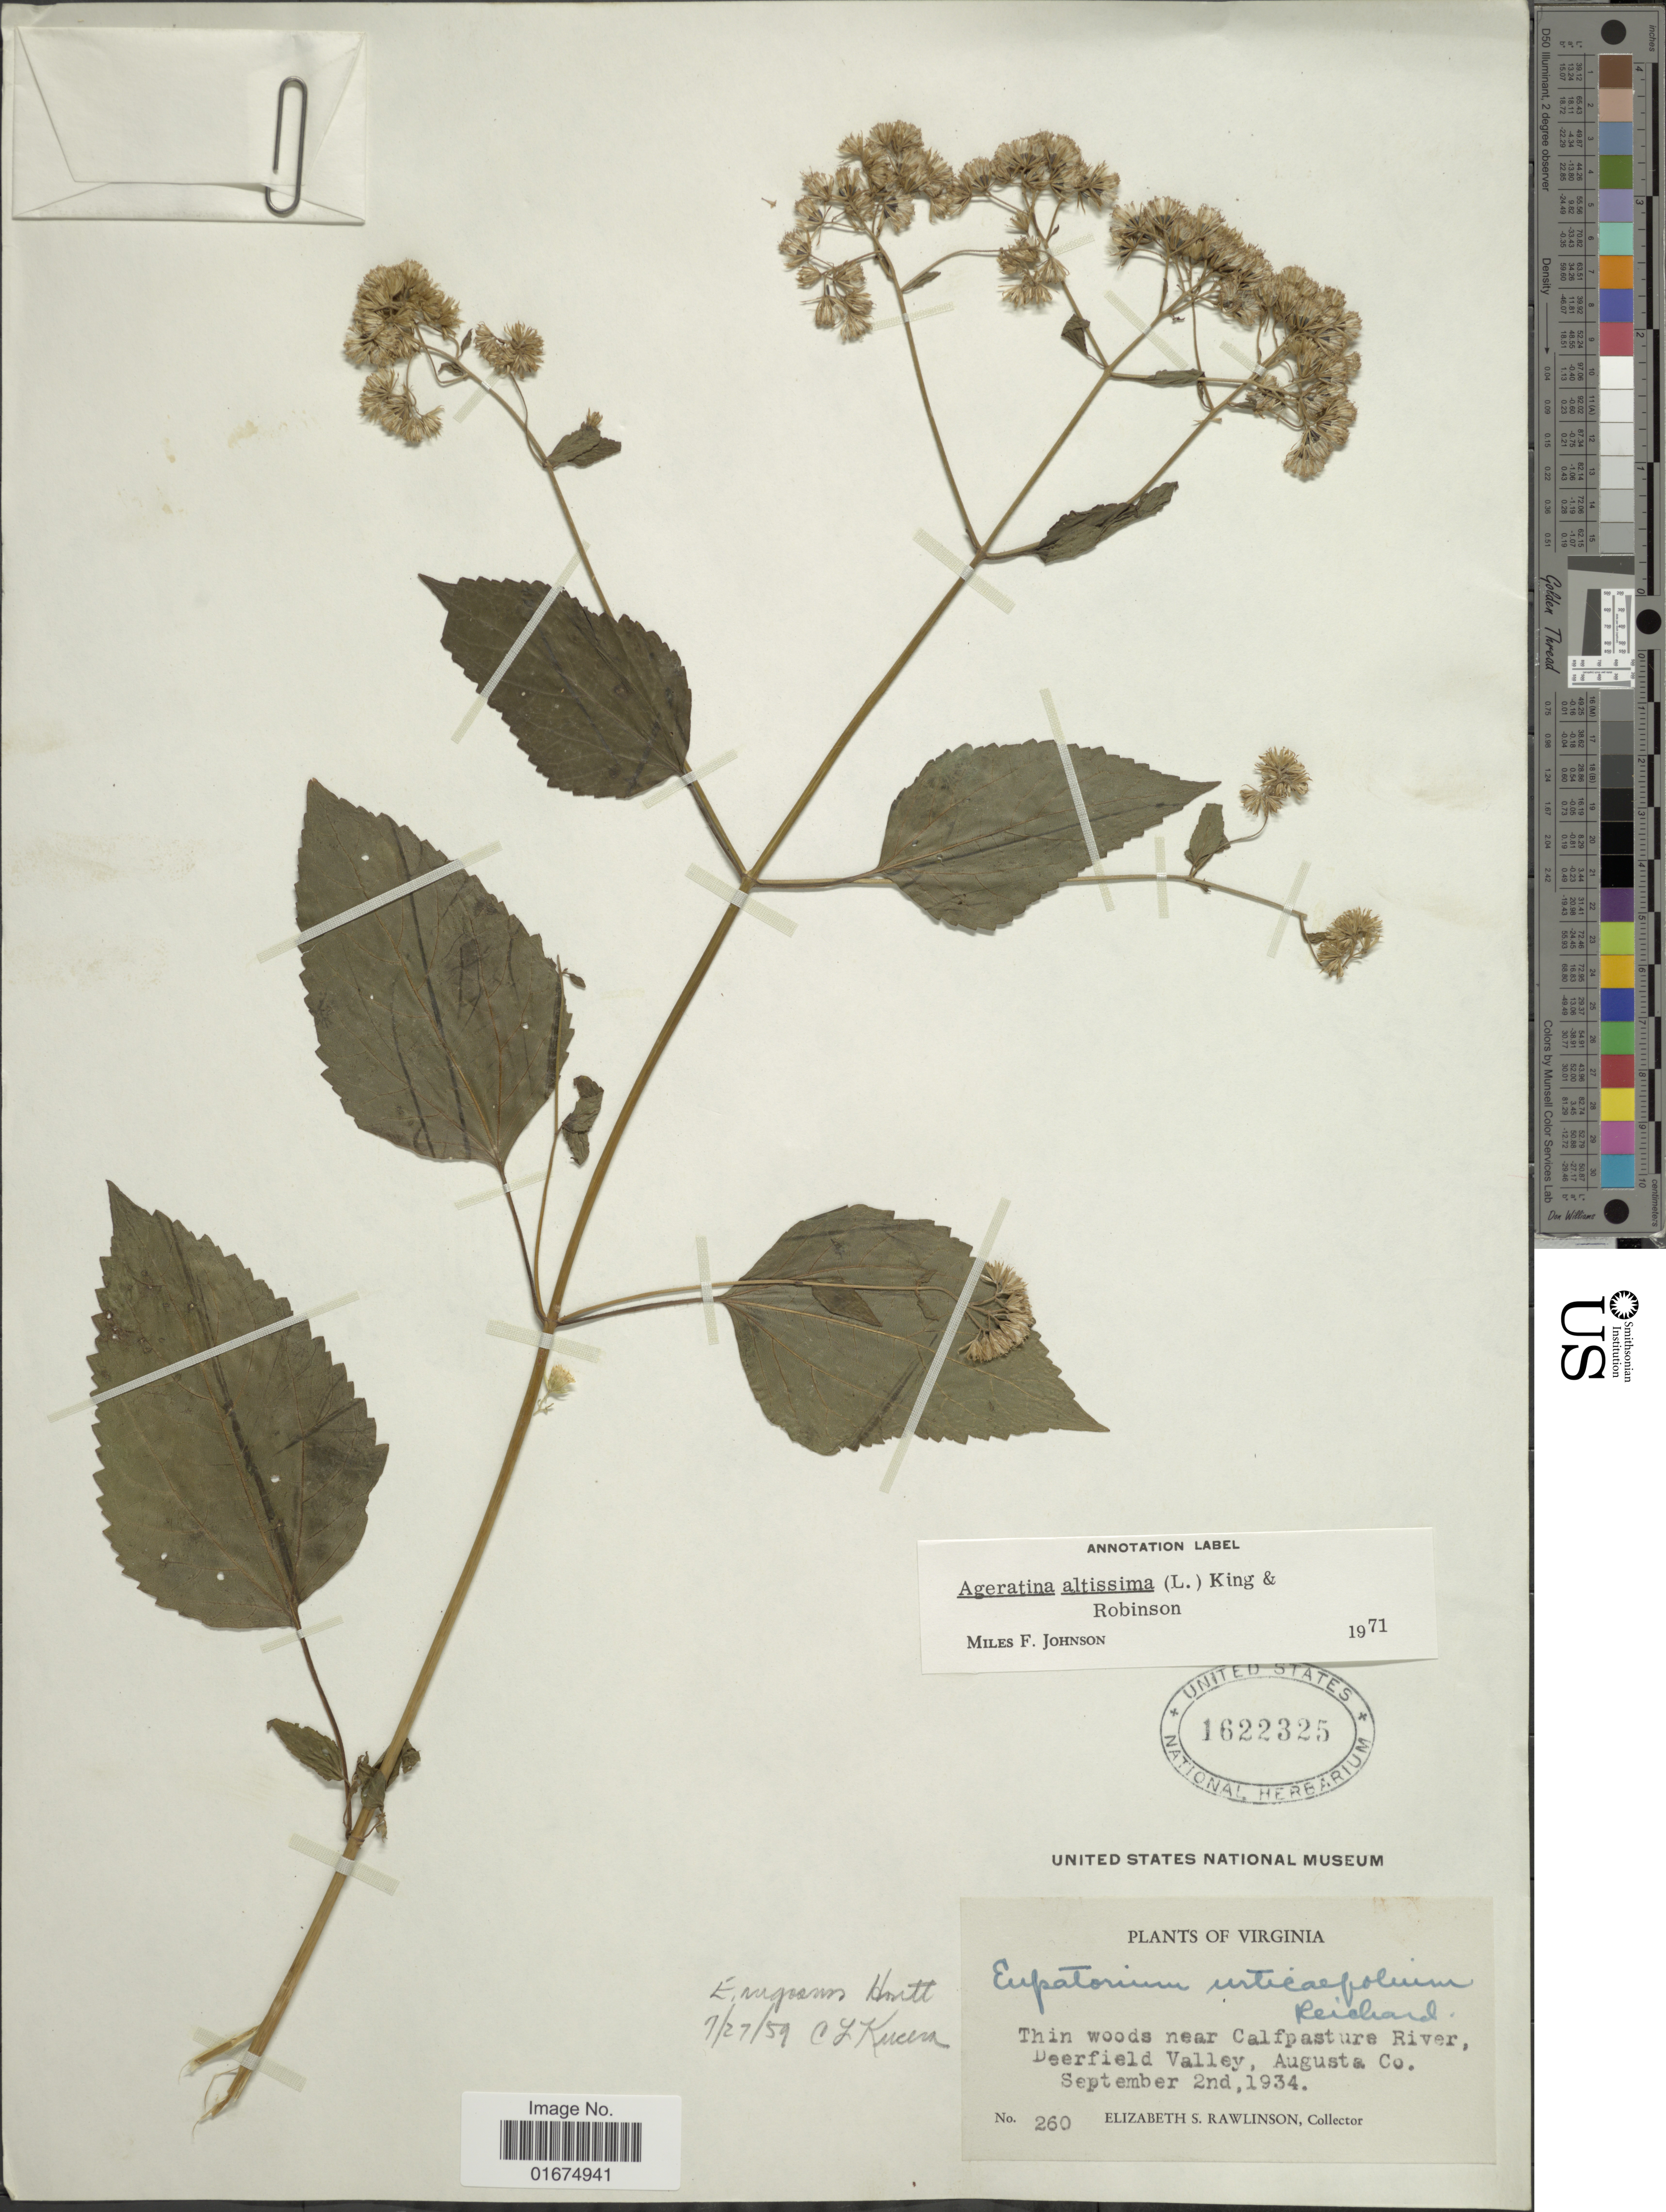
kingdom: Plantae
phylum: Tracheophyta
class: Magnoliopsida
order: Asterales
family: Asteraceae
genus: Ageratina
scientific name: Ageratina altissima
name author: (L.) R.M. King & H. Rob.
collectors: E. S. Rawlinson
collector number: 260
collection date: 1934-09-02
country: United States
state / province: Virginia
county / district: Augusta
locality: Thin woods near Calfpasture River, Deerfield Valley, Augusta Co.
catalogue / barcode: US 1622325